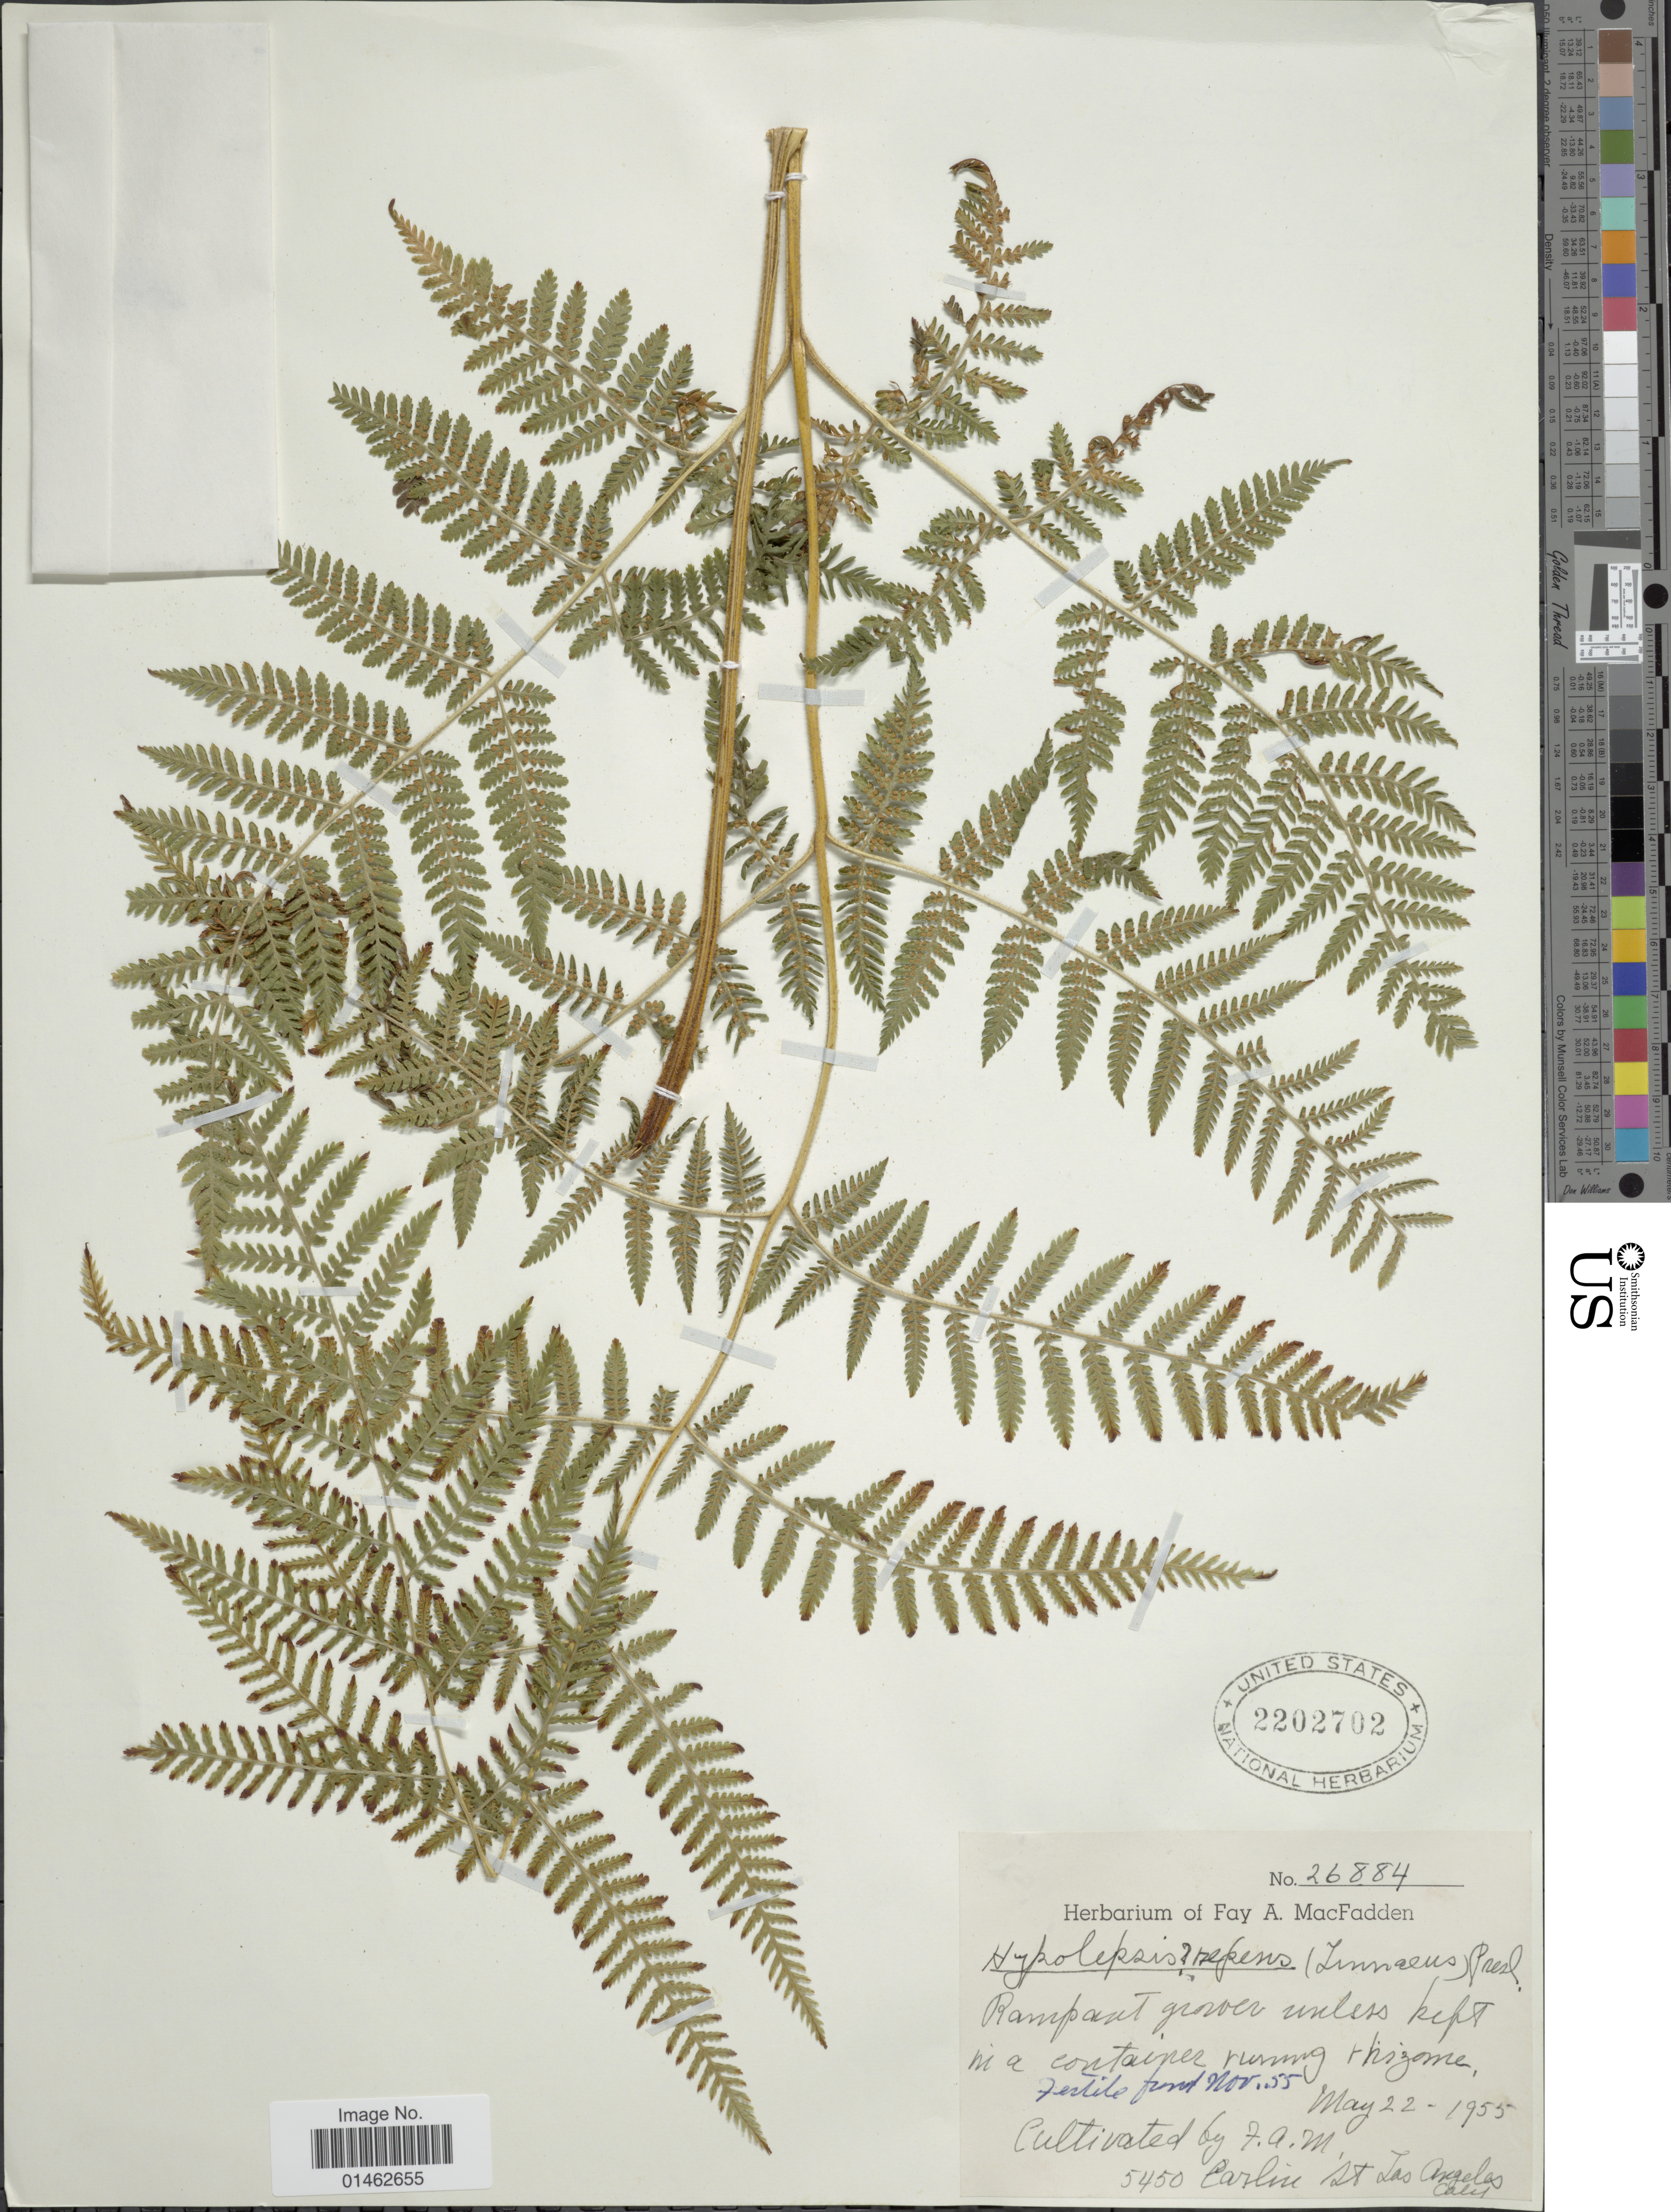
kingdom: Plantae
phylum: Tracheophyta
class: Polypodiopsida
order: Polypodiales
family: Dennstaedtiaceae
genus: Hypolepis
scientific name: Hypolepis repens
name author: (L.) C. Presl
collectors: F. MacFadden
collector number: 26884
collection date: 1955-05-22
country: United States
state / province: California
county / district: Los Angeles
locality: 5450 Carlin St., Los Angeles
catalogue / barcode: US 2202702